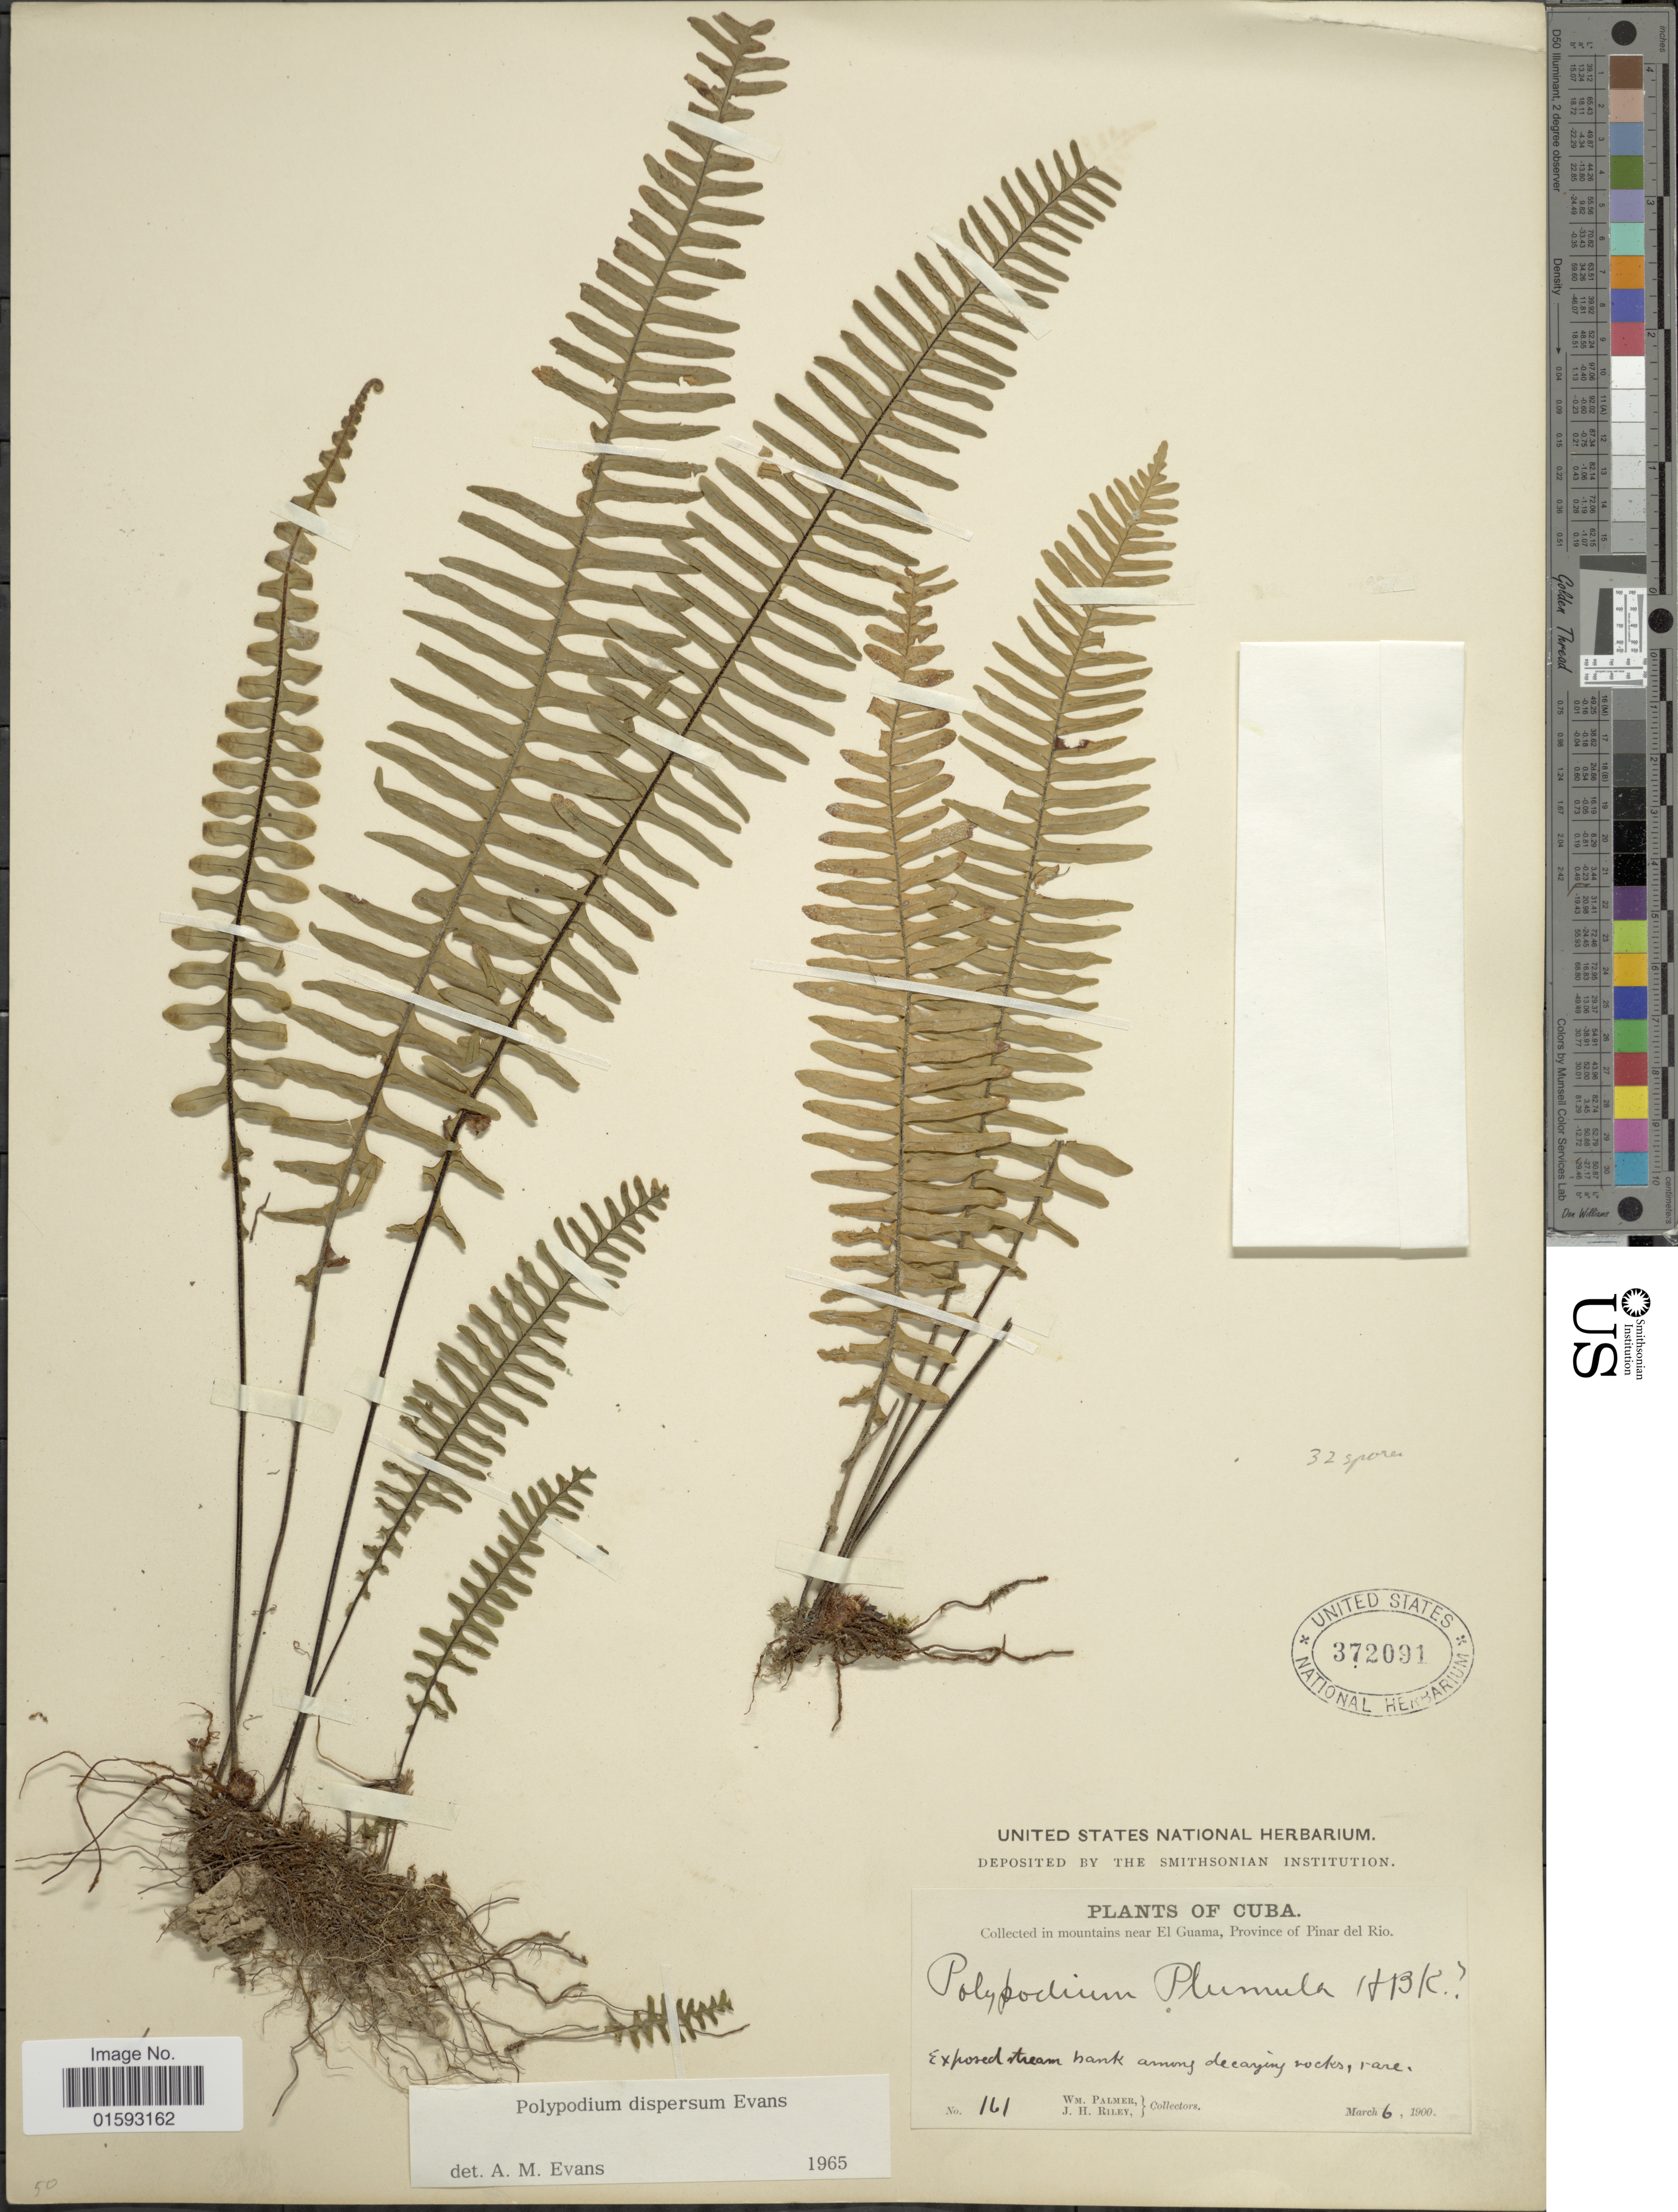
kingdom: Plantae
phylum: Tracheophyta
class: Polypodiopsida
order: Polypodiales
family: Polypodiaceae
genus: Pecluma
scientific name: Pecluma dispersa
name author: (A.M. Evans) M.G. Price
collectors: W. Palmer & J. H. Riley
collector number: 161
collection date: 1900-03-06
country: Cuba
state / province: Pinar del Río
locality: Mountains near El Guama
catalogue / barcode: US 372091